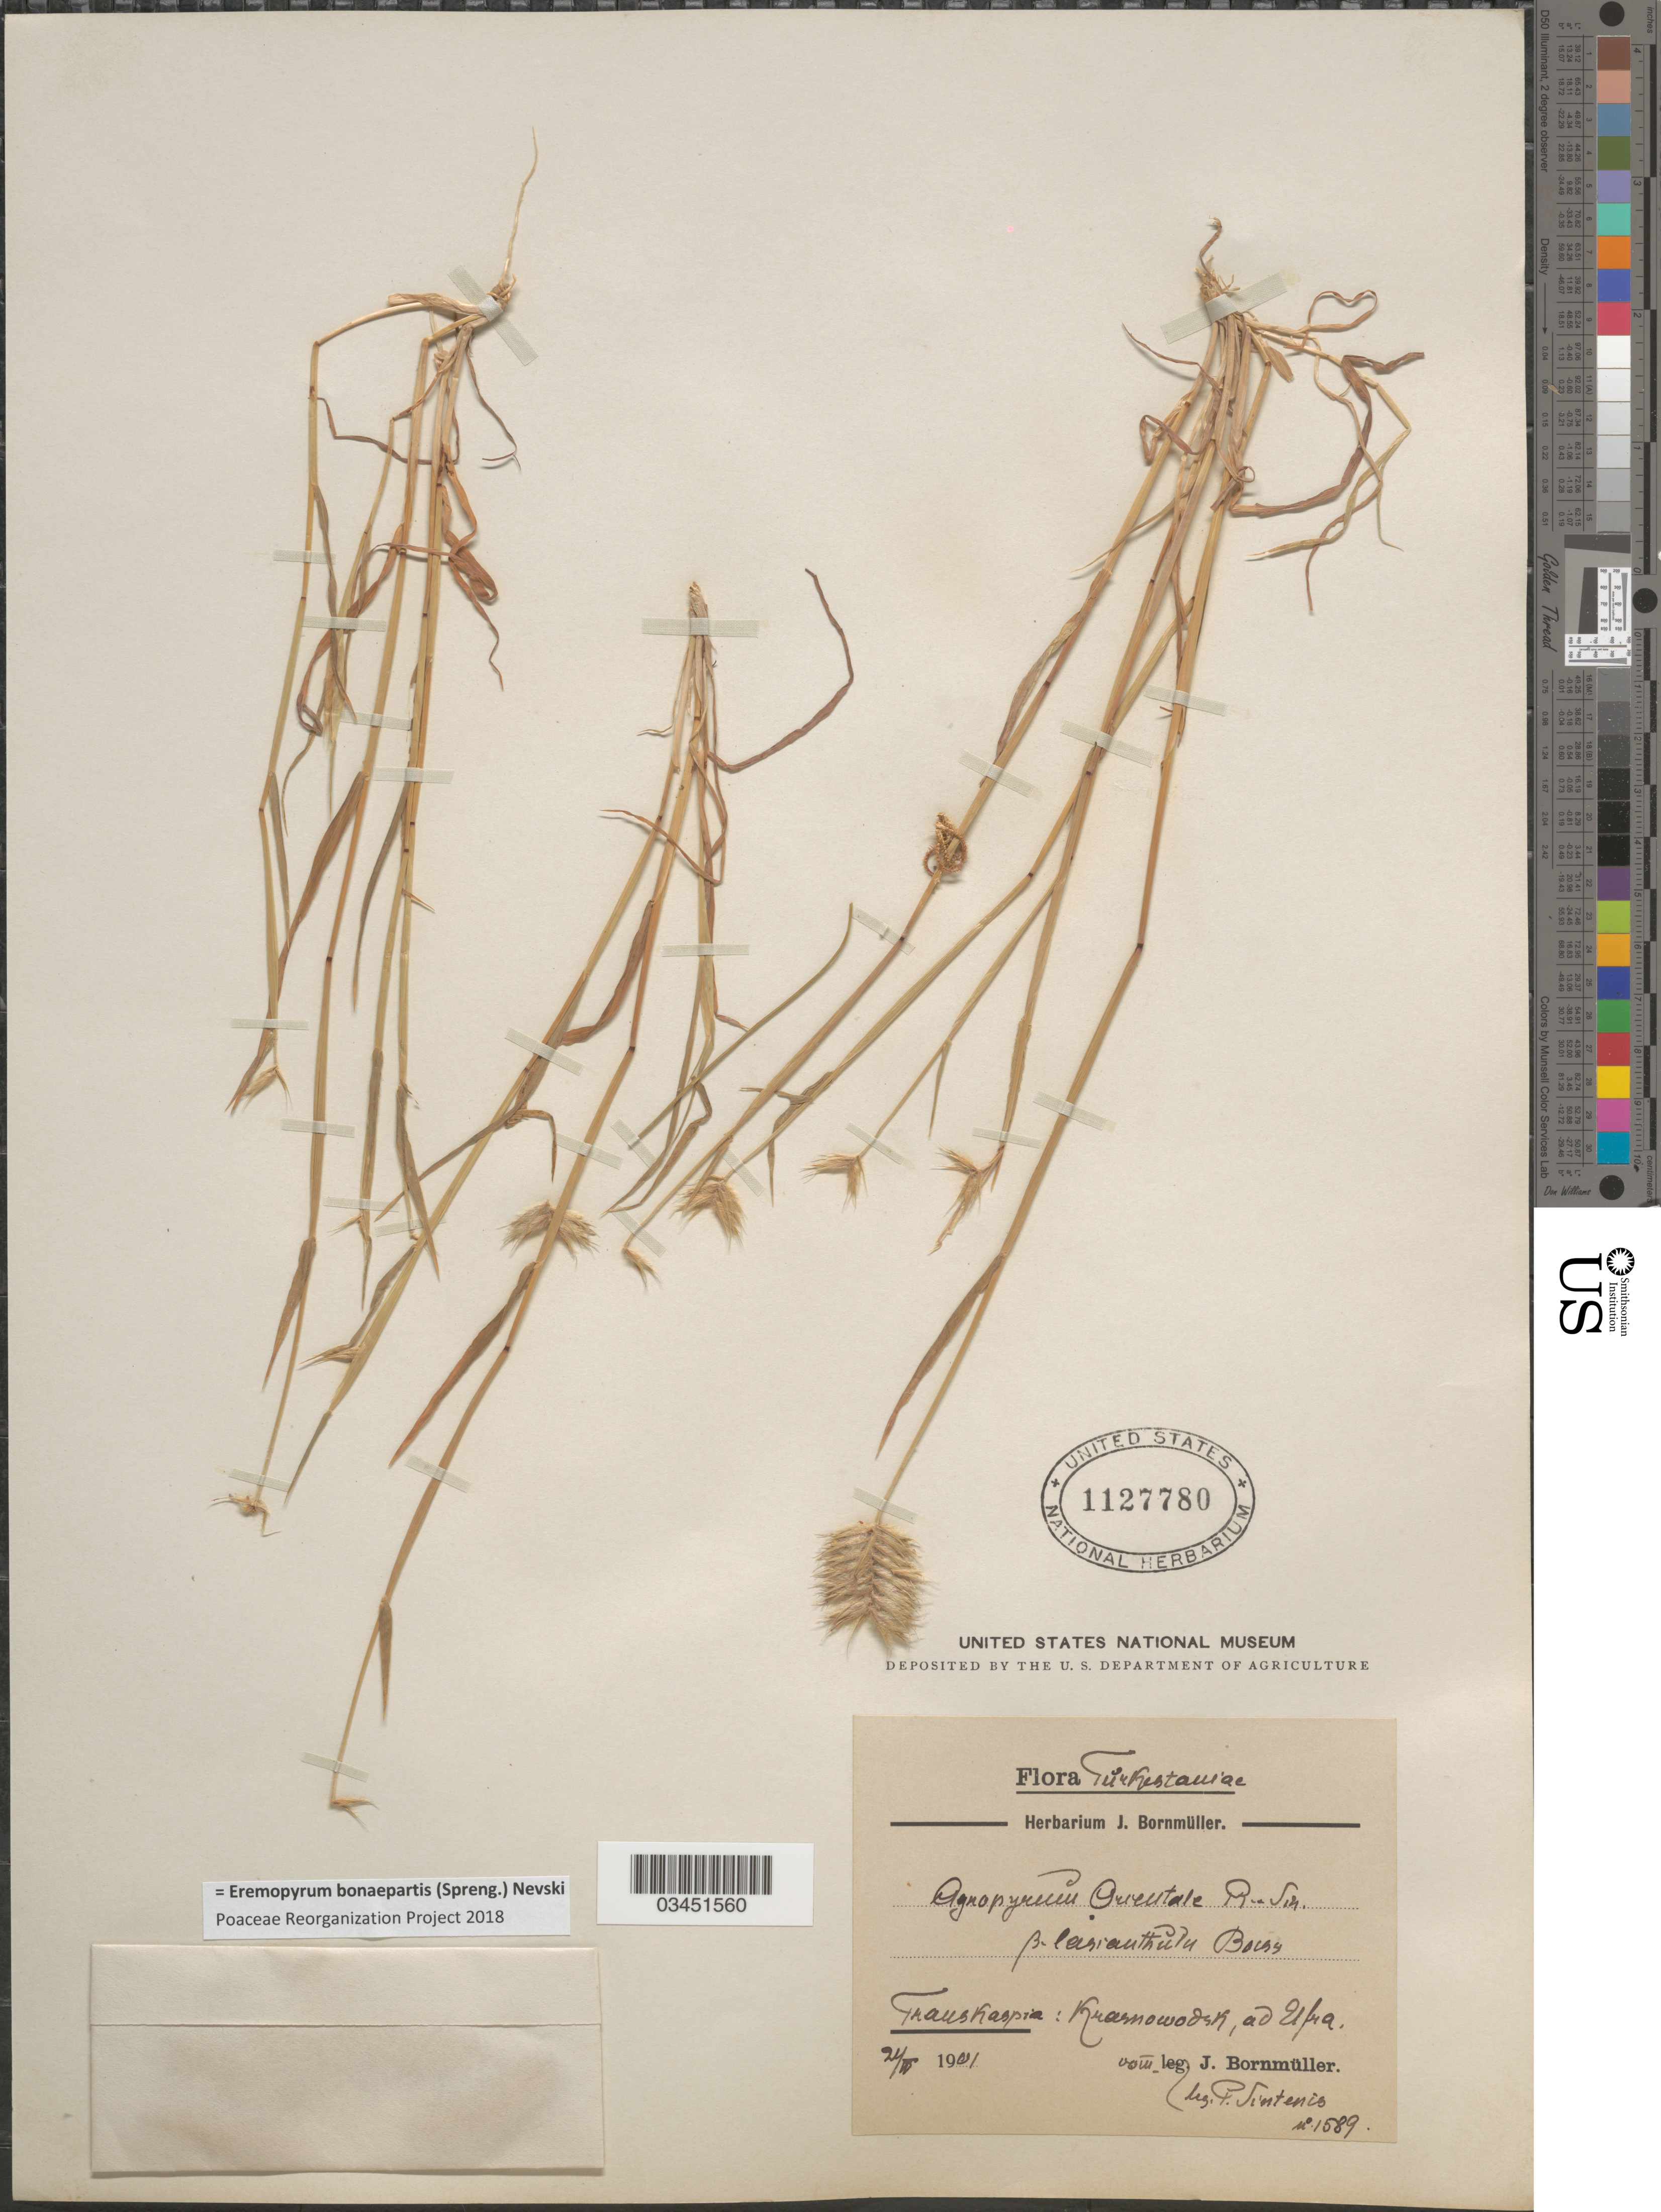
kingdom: Plantae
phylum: Tracheophyta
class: Liliopsida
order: Poales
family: Poaceae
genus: Eremopyrum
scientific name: Eremopyrum bonaepartis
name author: (Spreng.) Nevski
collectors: P. Sintenis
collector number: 1589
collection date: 1901-04-21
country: Turkmenistan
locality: Tŭrkestaniae. Transkaspia: Krasnowodek, ad Elpa. [interpreted]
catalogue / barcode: US 1127780